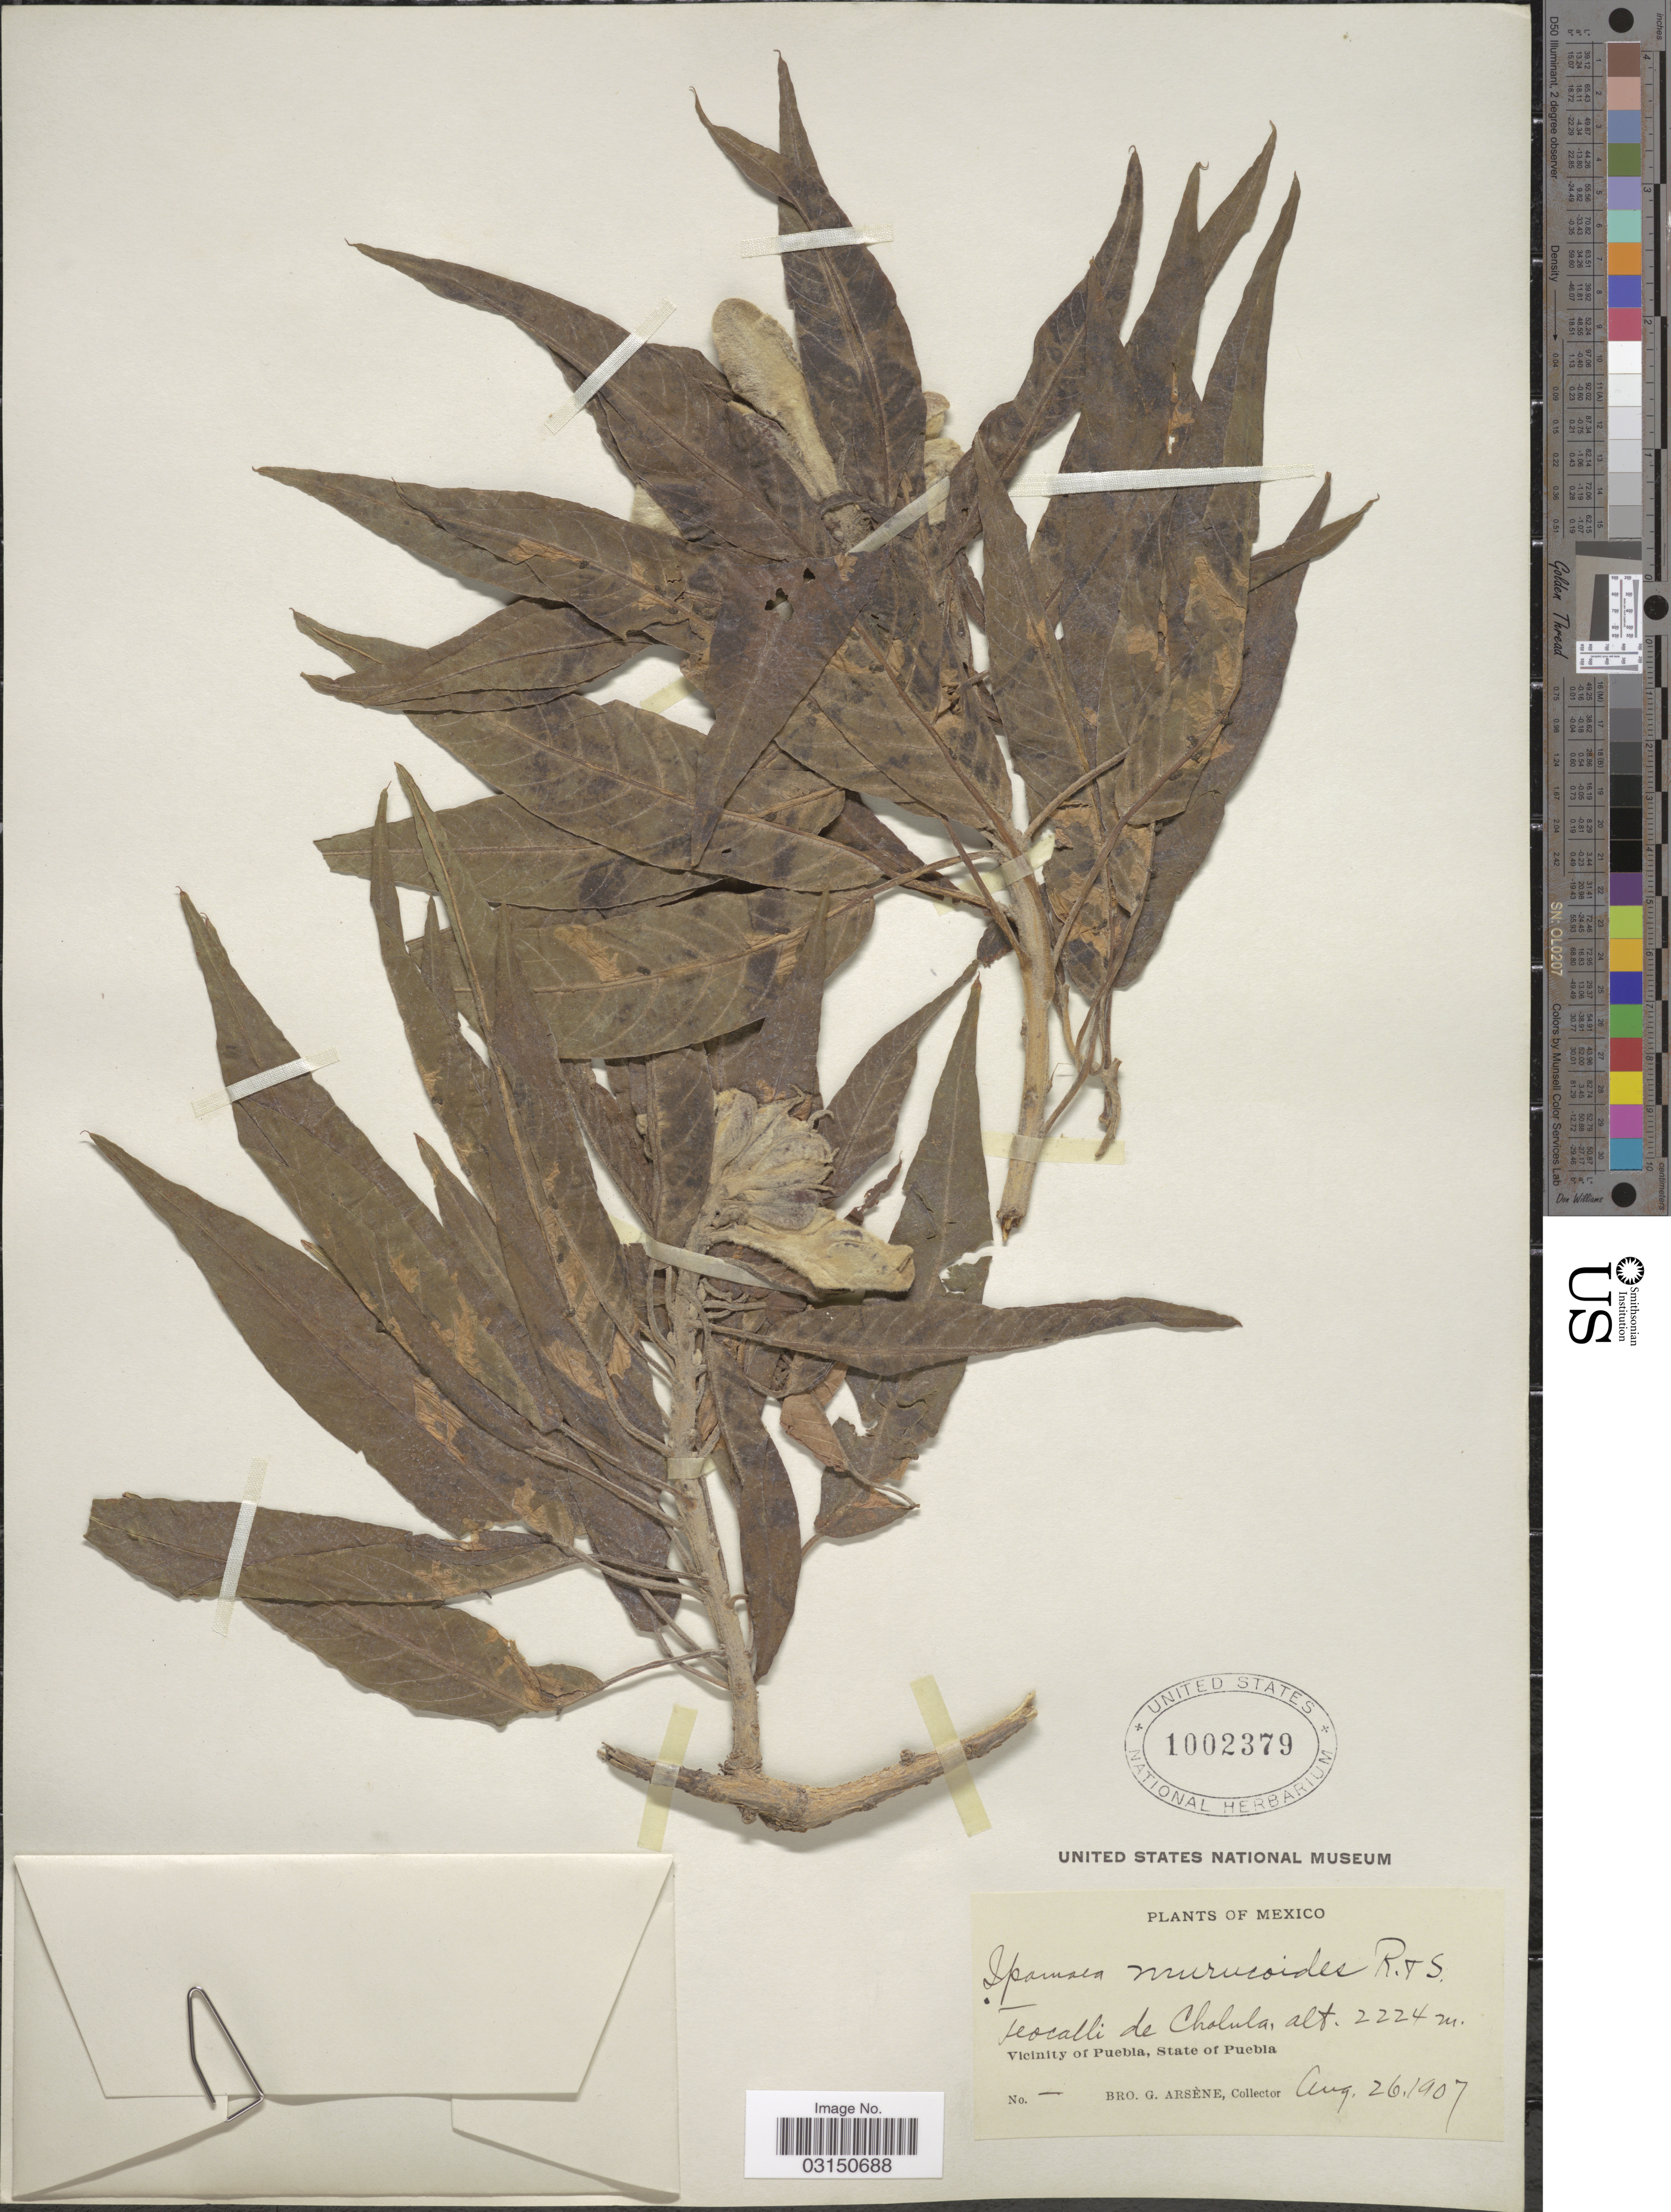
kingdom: Plantae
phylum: Tracheophyta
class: Magnoliopsida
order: Solanales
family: Convolvulaceae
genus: Ipomoea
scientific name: Ipomoea murucoides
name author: Roem. & Schult.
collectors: Bro. G. Arsène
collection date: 1907-08-26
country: Mexico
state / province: Puebla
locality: Teocalli de Cholula. Vicinity of Puebla.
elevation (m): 2224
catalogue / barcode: US 1002379